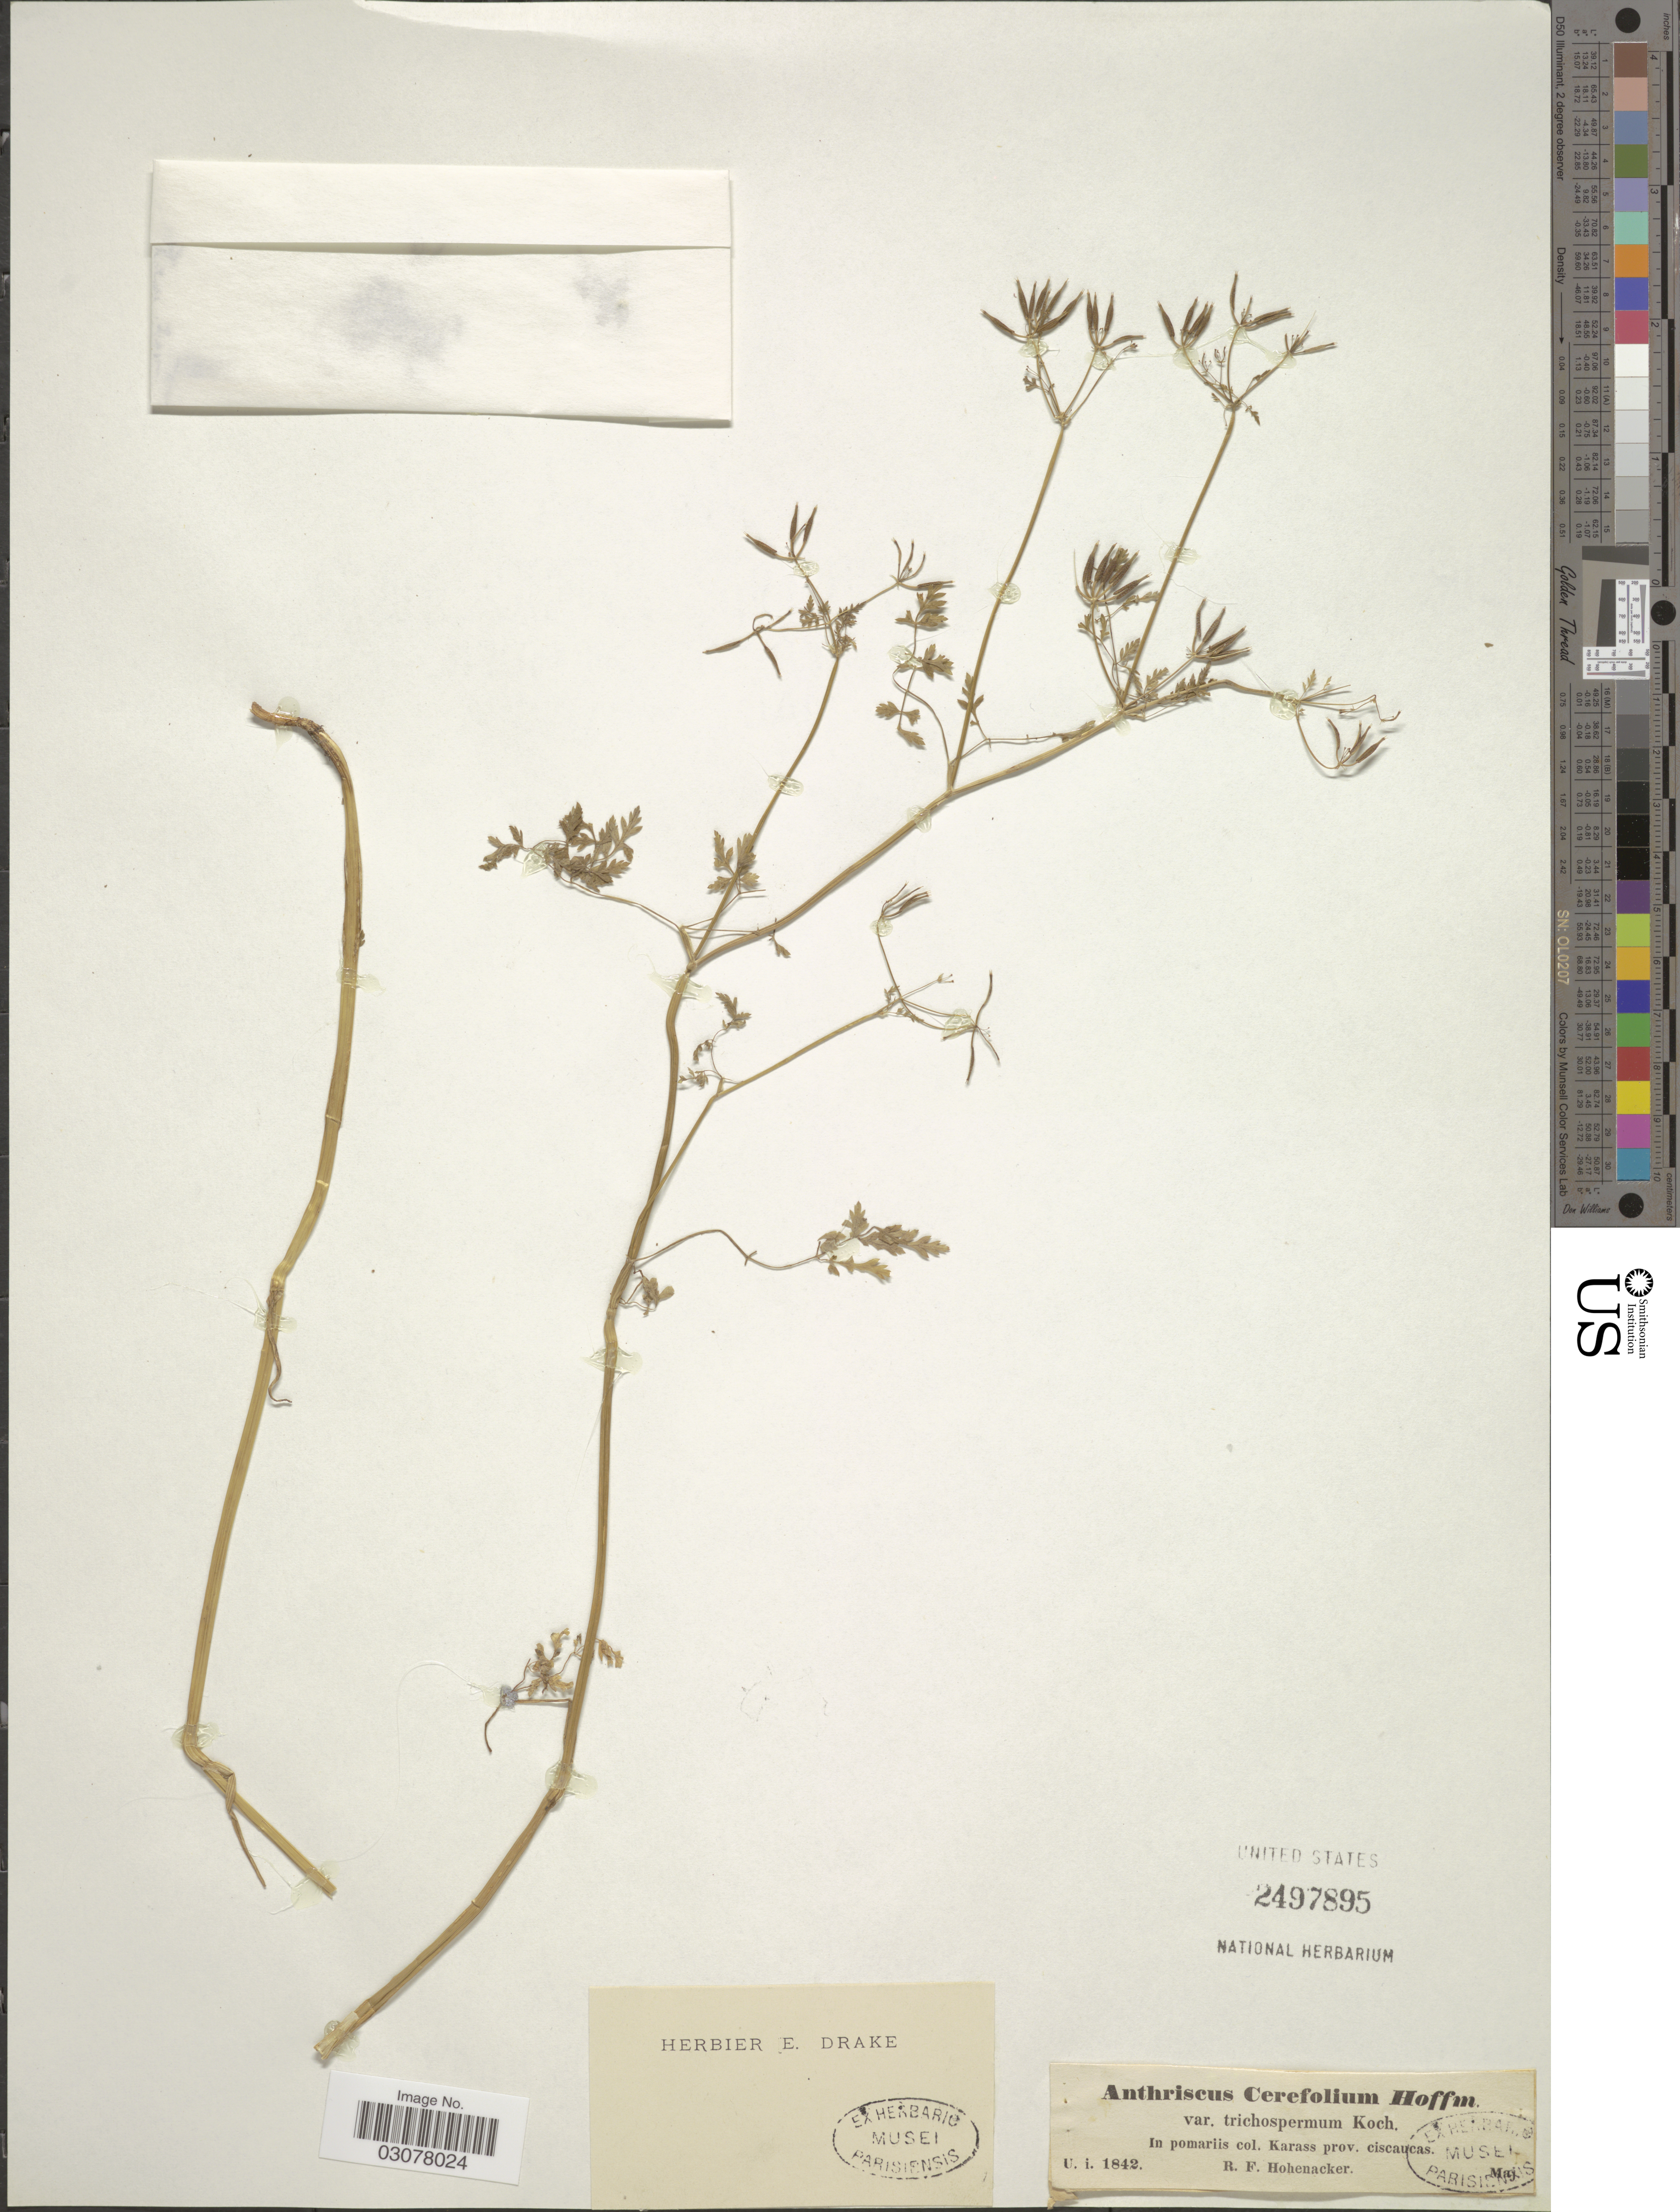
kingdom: Plantae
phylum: Tracheophyta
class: Magnoliopsida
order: Apiales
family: Apiaceae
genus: Anthriscus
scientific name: Anthriscus cerefolium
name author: (L.) Hoffm.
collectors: R. F. Hohenacker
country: Russian Federation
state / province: Stavropol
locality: In pomariis col. Karass prov. ciscaucas.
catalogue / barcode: US 2497895